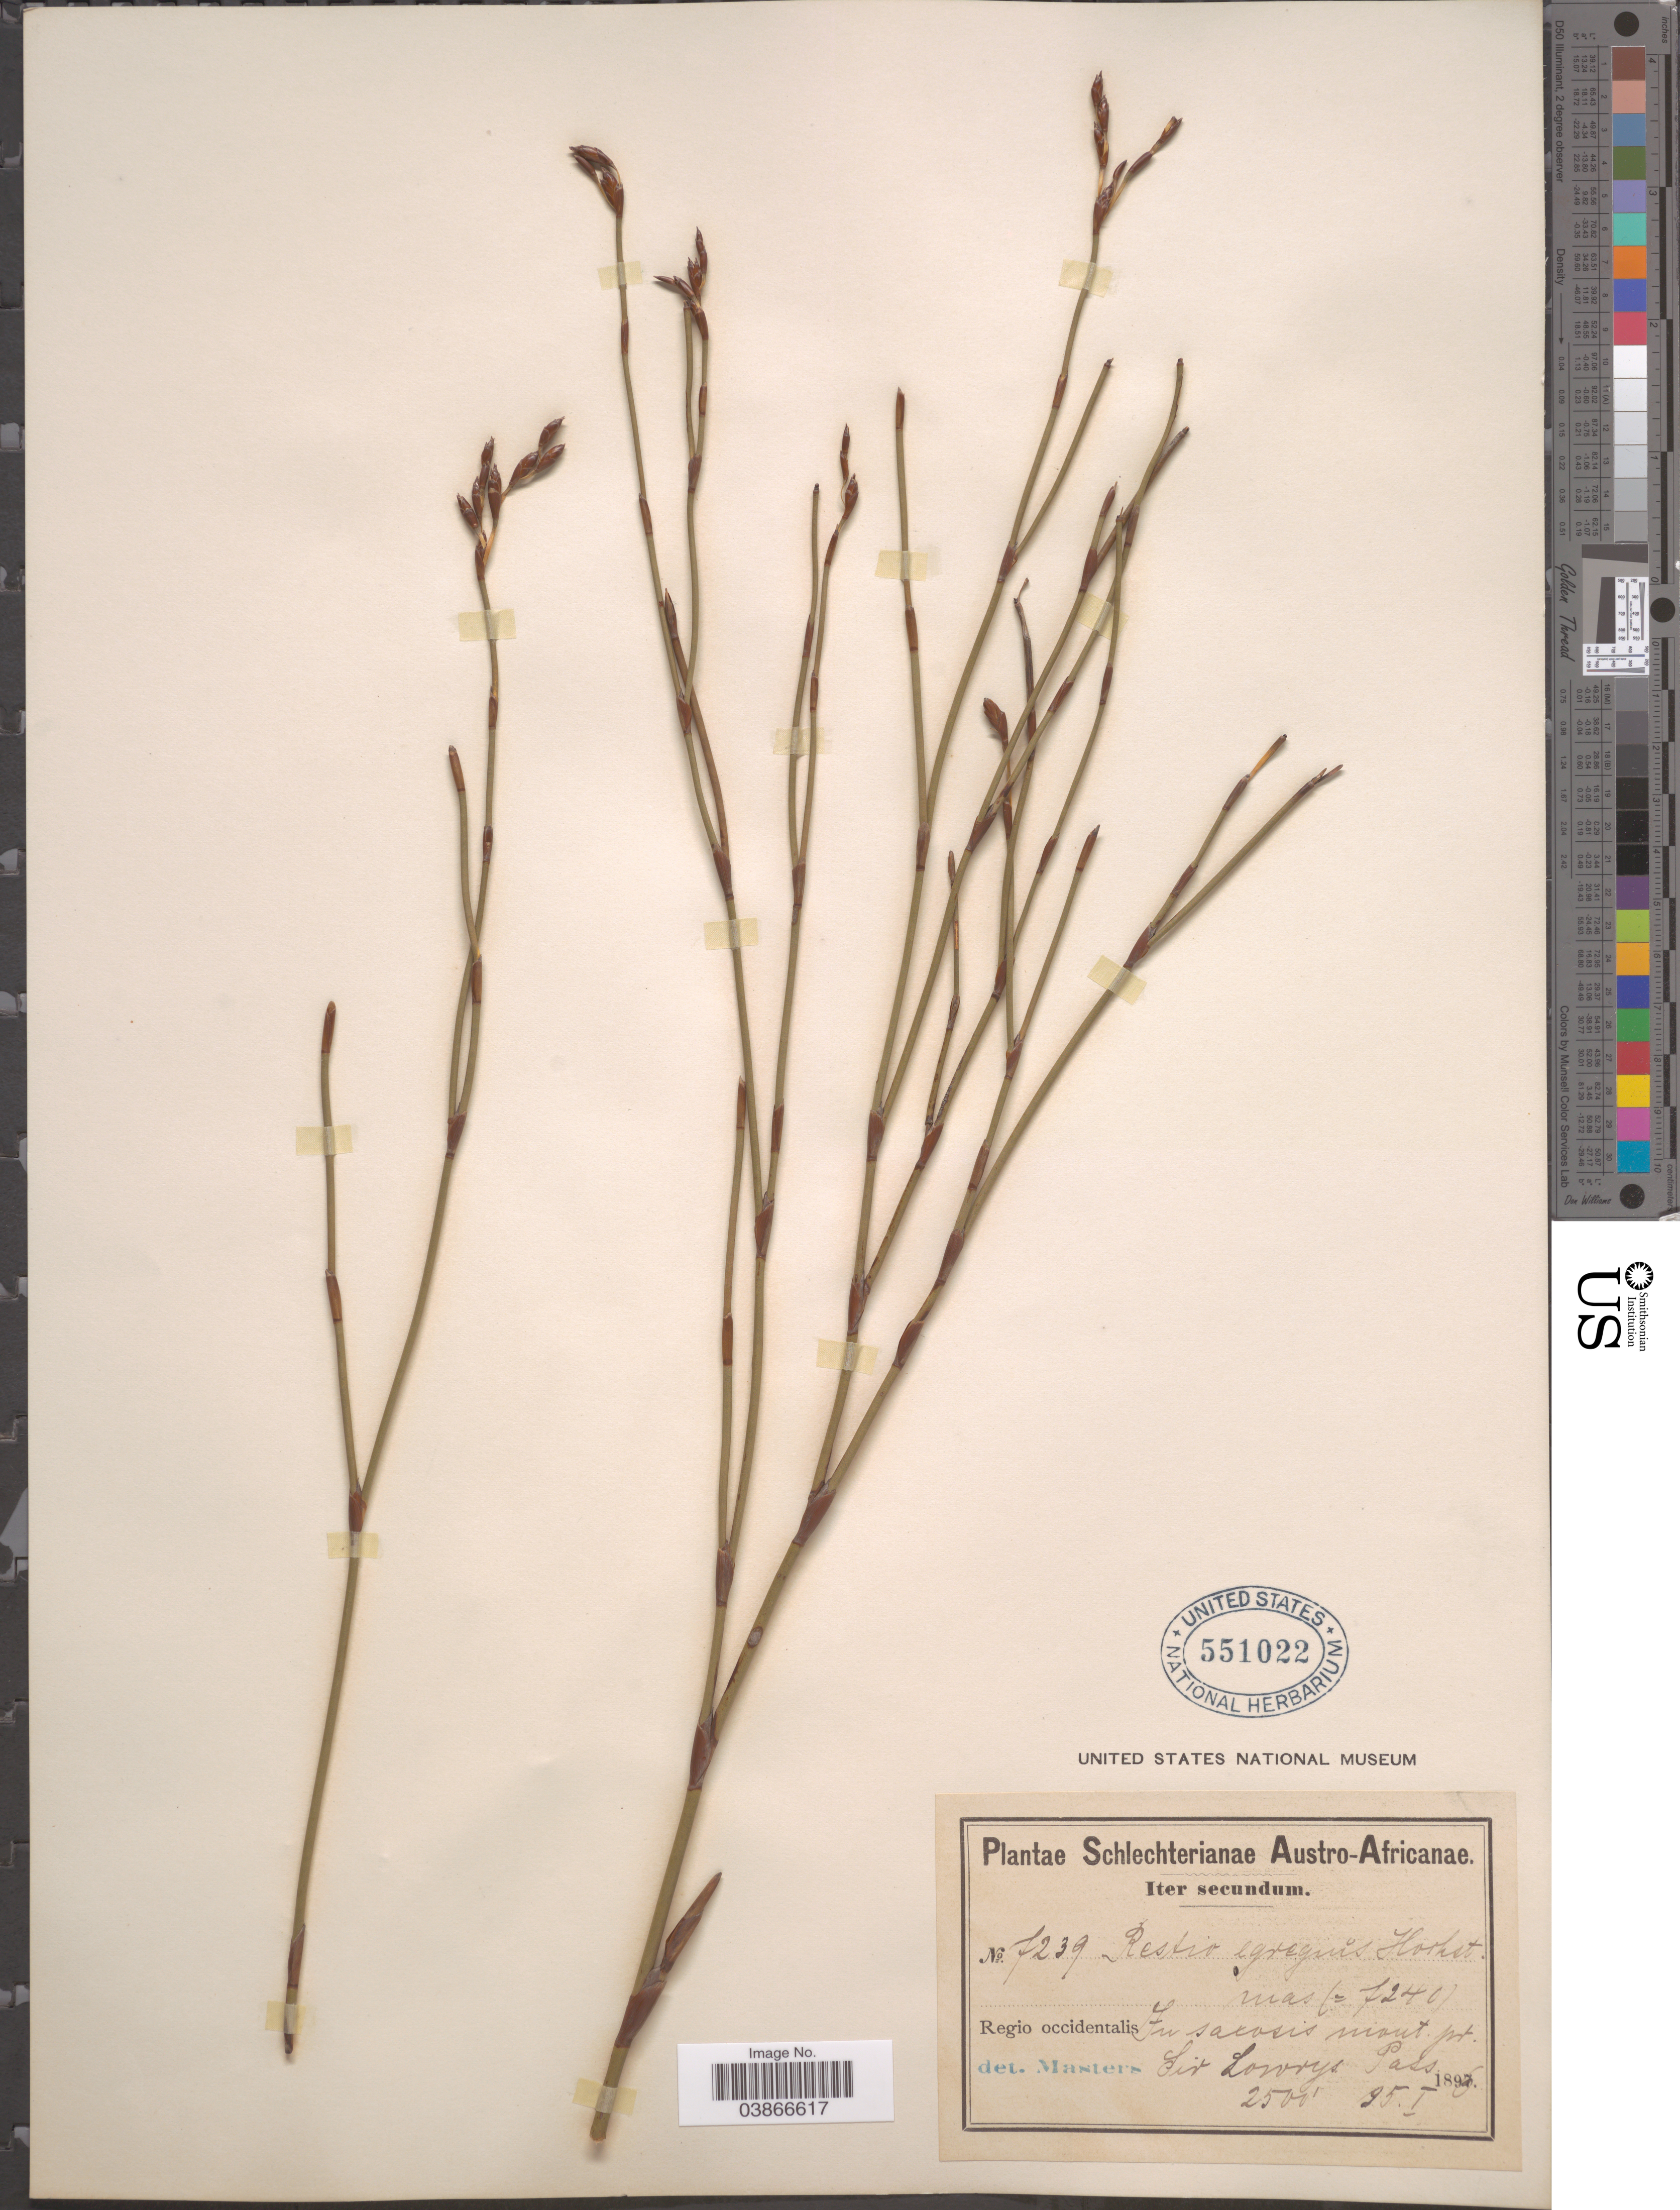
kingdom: Plantae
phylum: Tracheophyta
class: Liliopsida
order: Poales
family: Restionaceae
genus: Restio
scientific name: Restio egregius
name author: Hochst.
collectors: Schlechter, --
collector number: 7239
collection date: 1896-01-25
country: South Africa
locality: Austro-Africanae. Regio occidentalis. In saxosis mont pr. Sir. Lowrys Pass.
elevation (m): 762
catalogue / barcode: US 551022